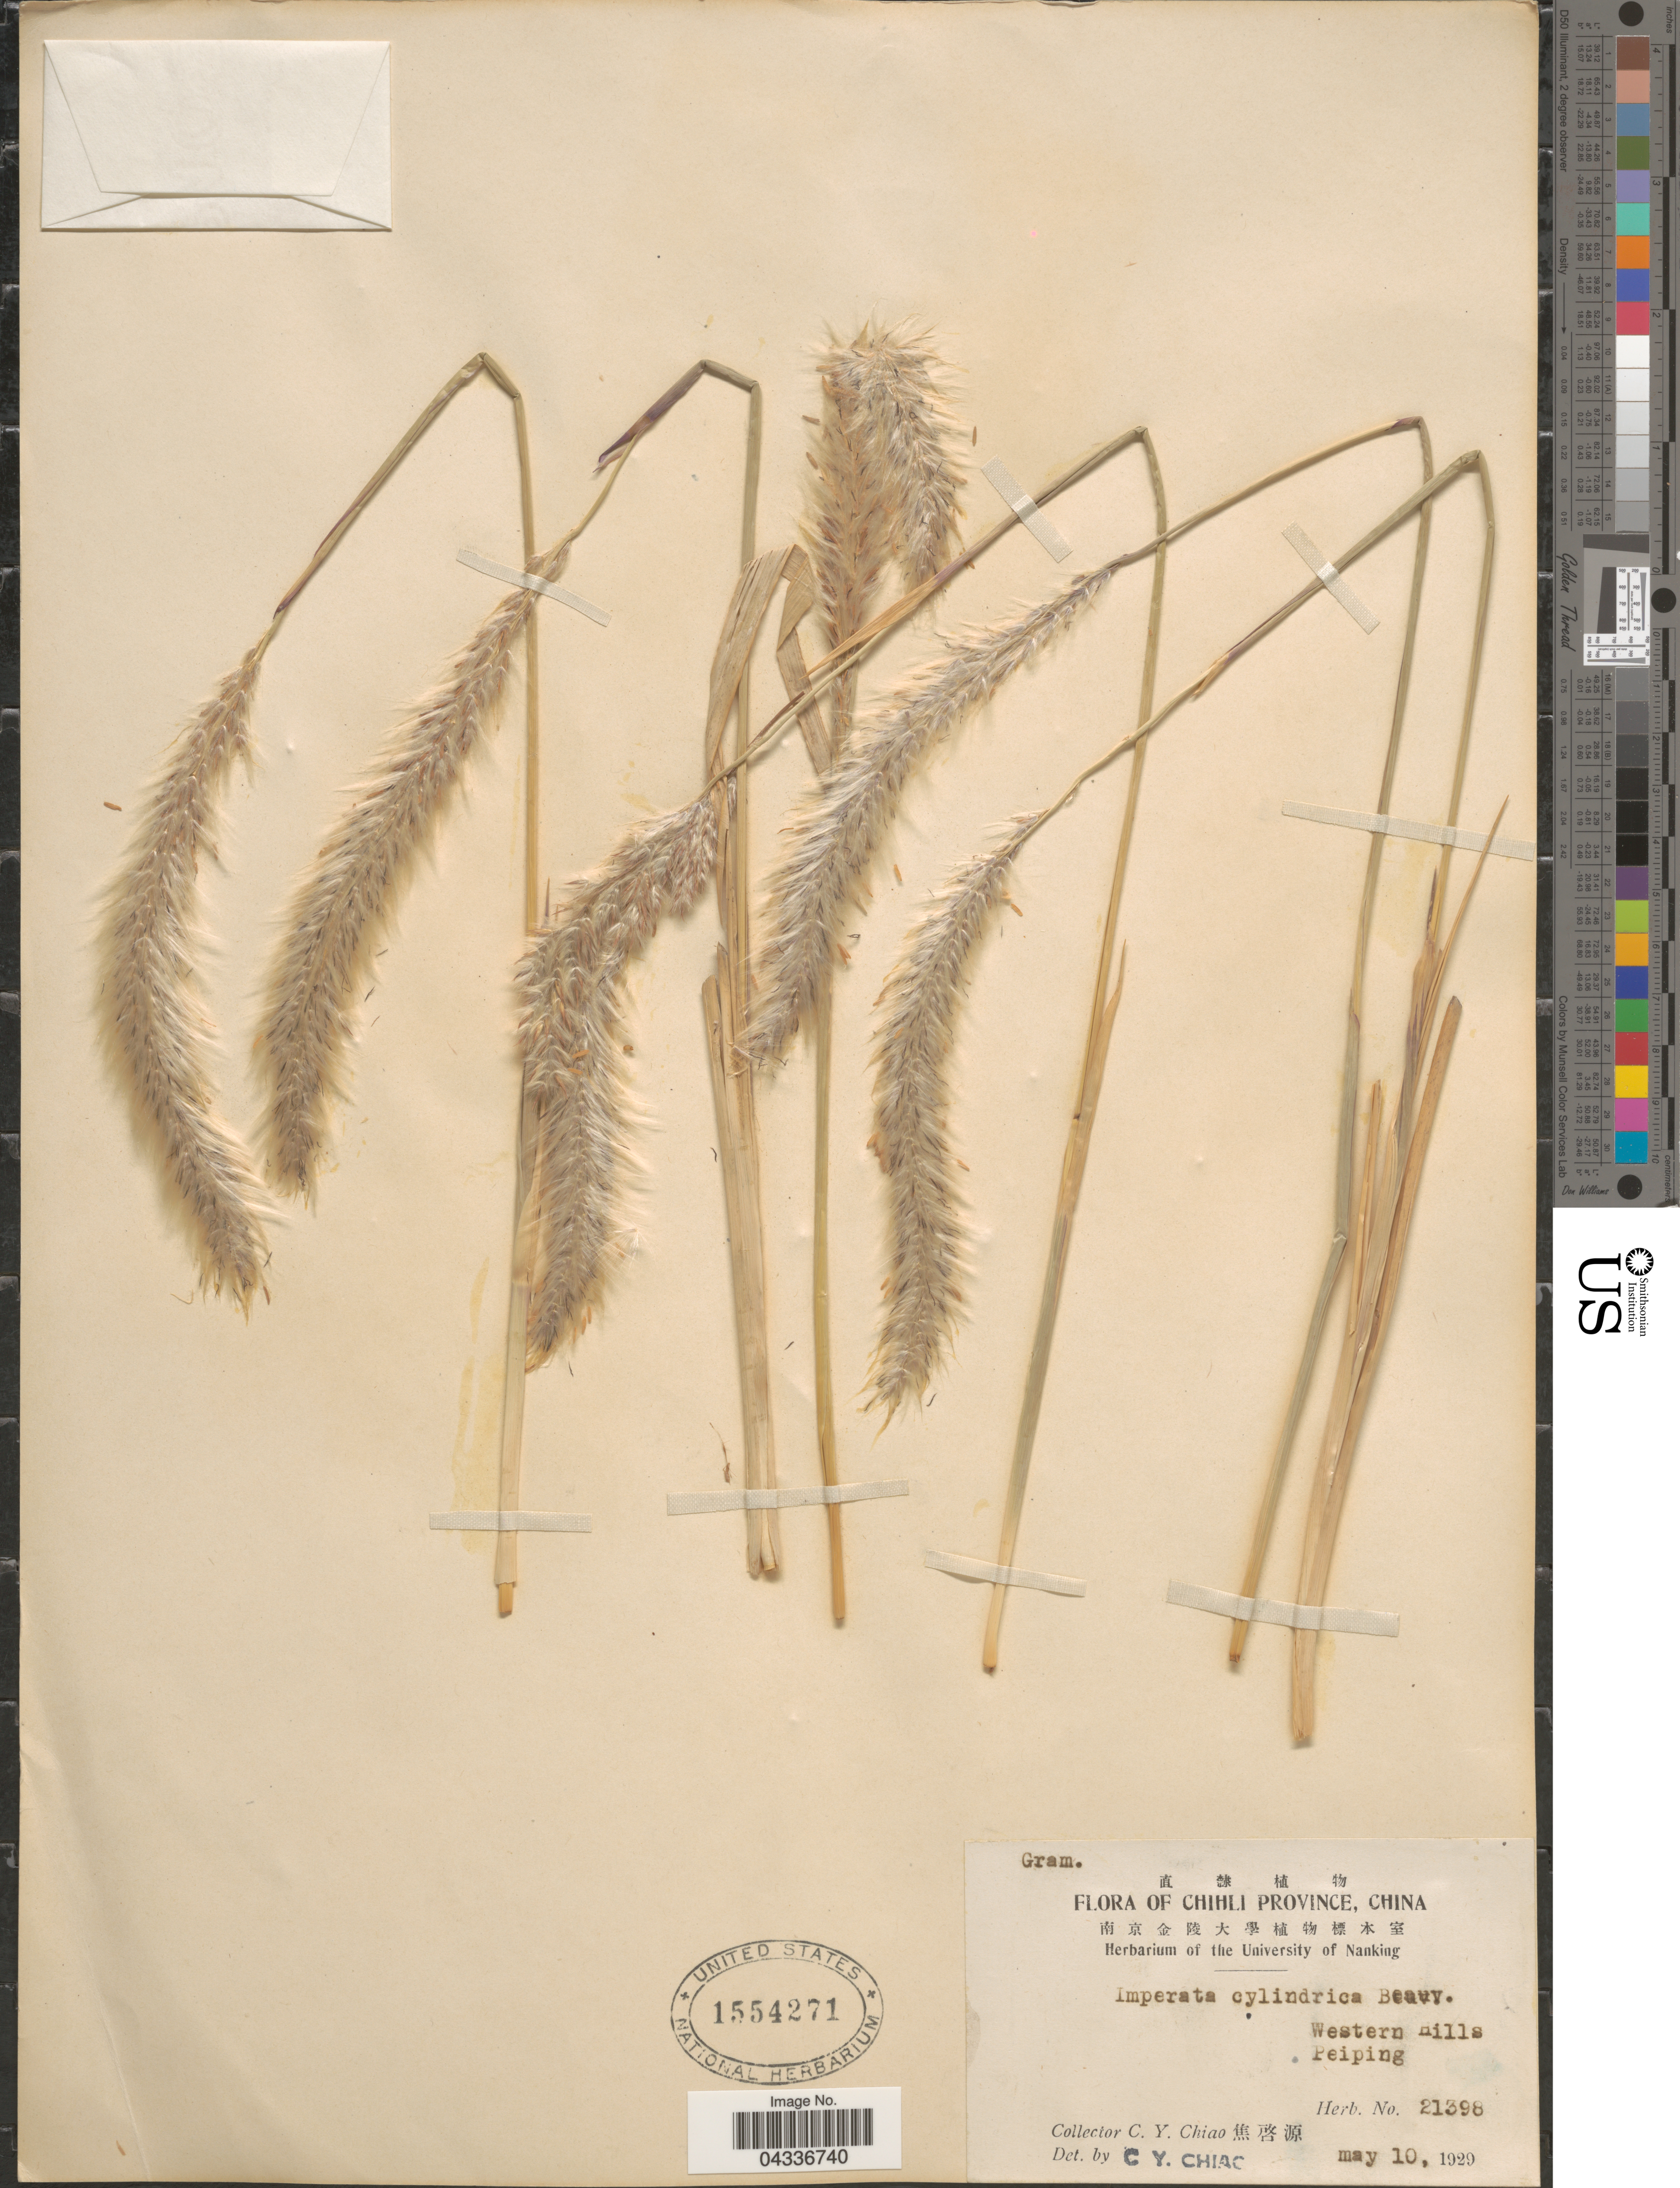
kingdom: Plantae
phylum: Tracheophyta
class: Liliopsida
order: Poales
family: Poaceae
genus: Imperata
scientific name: Imperata cylindrica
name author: (L.) P. Beauv.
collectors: C. Y. Chiao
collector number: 21398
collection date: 1929-05-10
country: China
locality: Chihli Province. Western Hills. Peiping.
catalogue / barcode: US 1554271